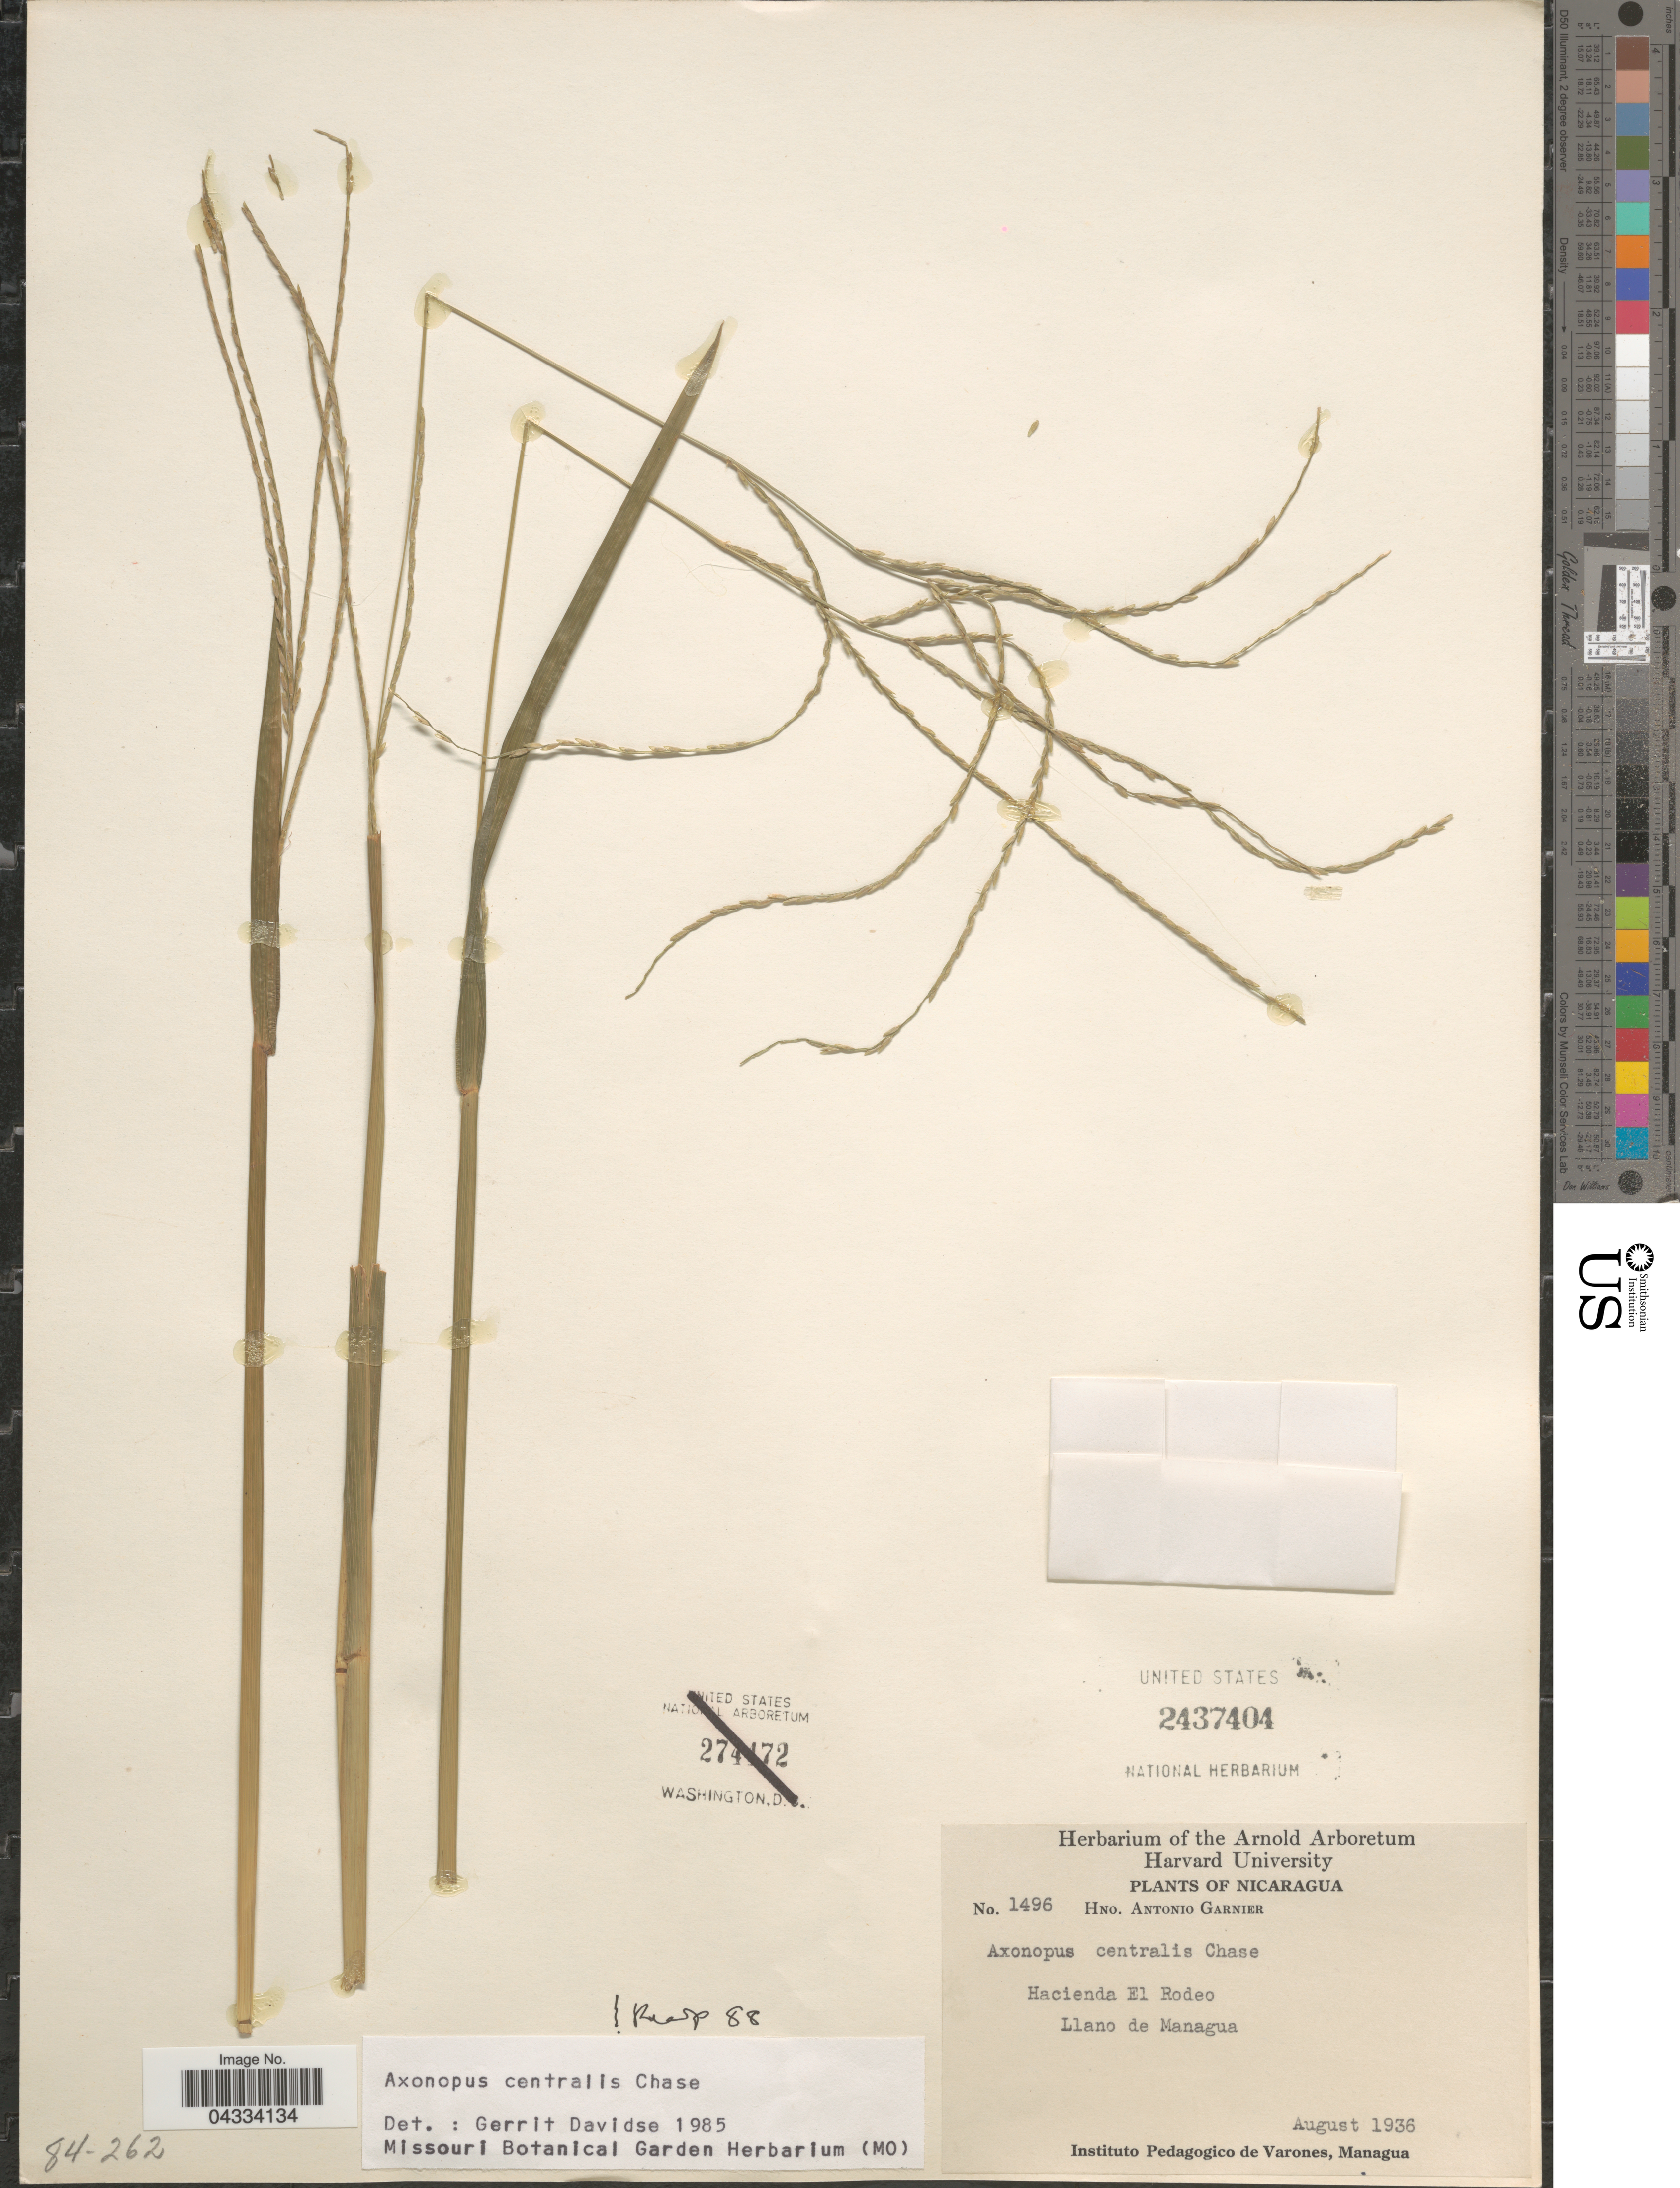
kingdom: Plantae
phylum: Tracheophyta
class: Liliopsida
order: Poales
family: Poaceae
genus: Axonopus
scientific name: Axonopus centralis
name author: Chase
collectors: Bro. A. Garnier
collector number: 1496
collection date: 1936-08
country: Nicaragua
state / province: Managua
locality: Hacienda El Rodeo. Llano de Managua.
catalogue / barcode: US 2437404